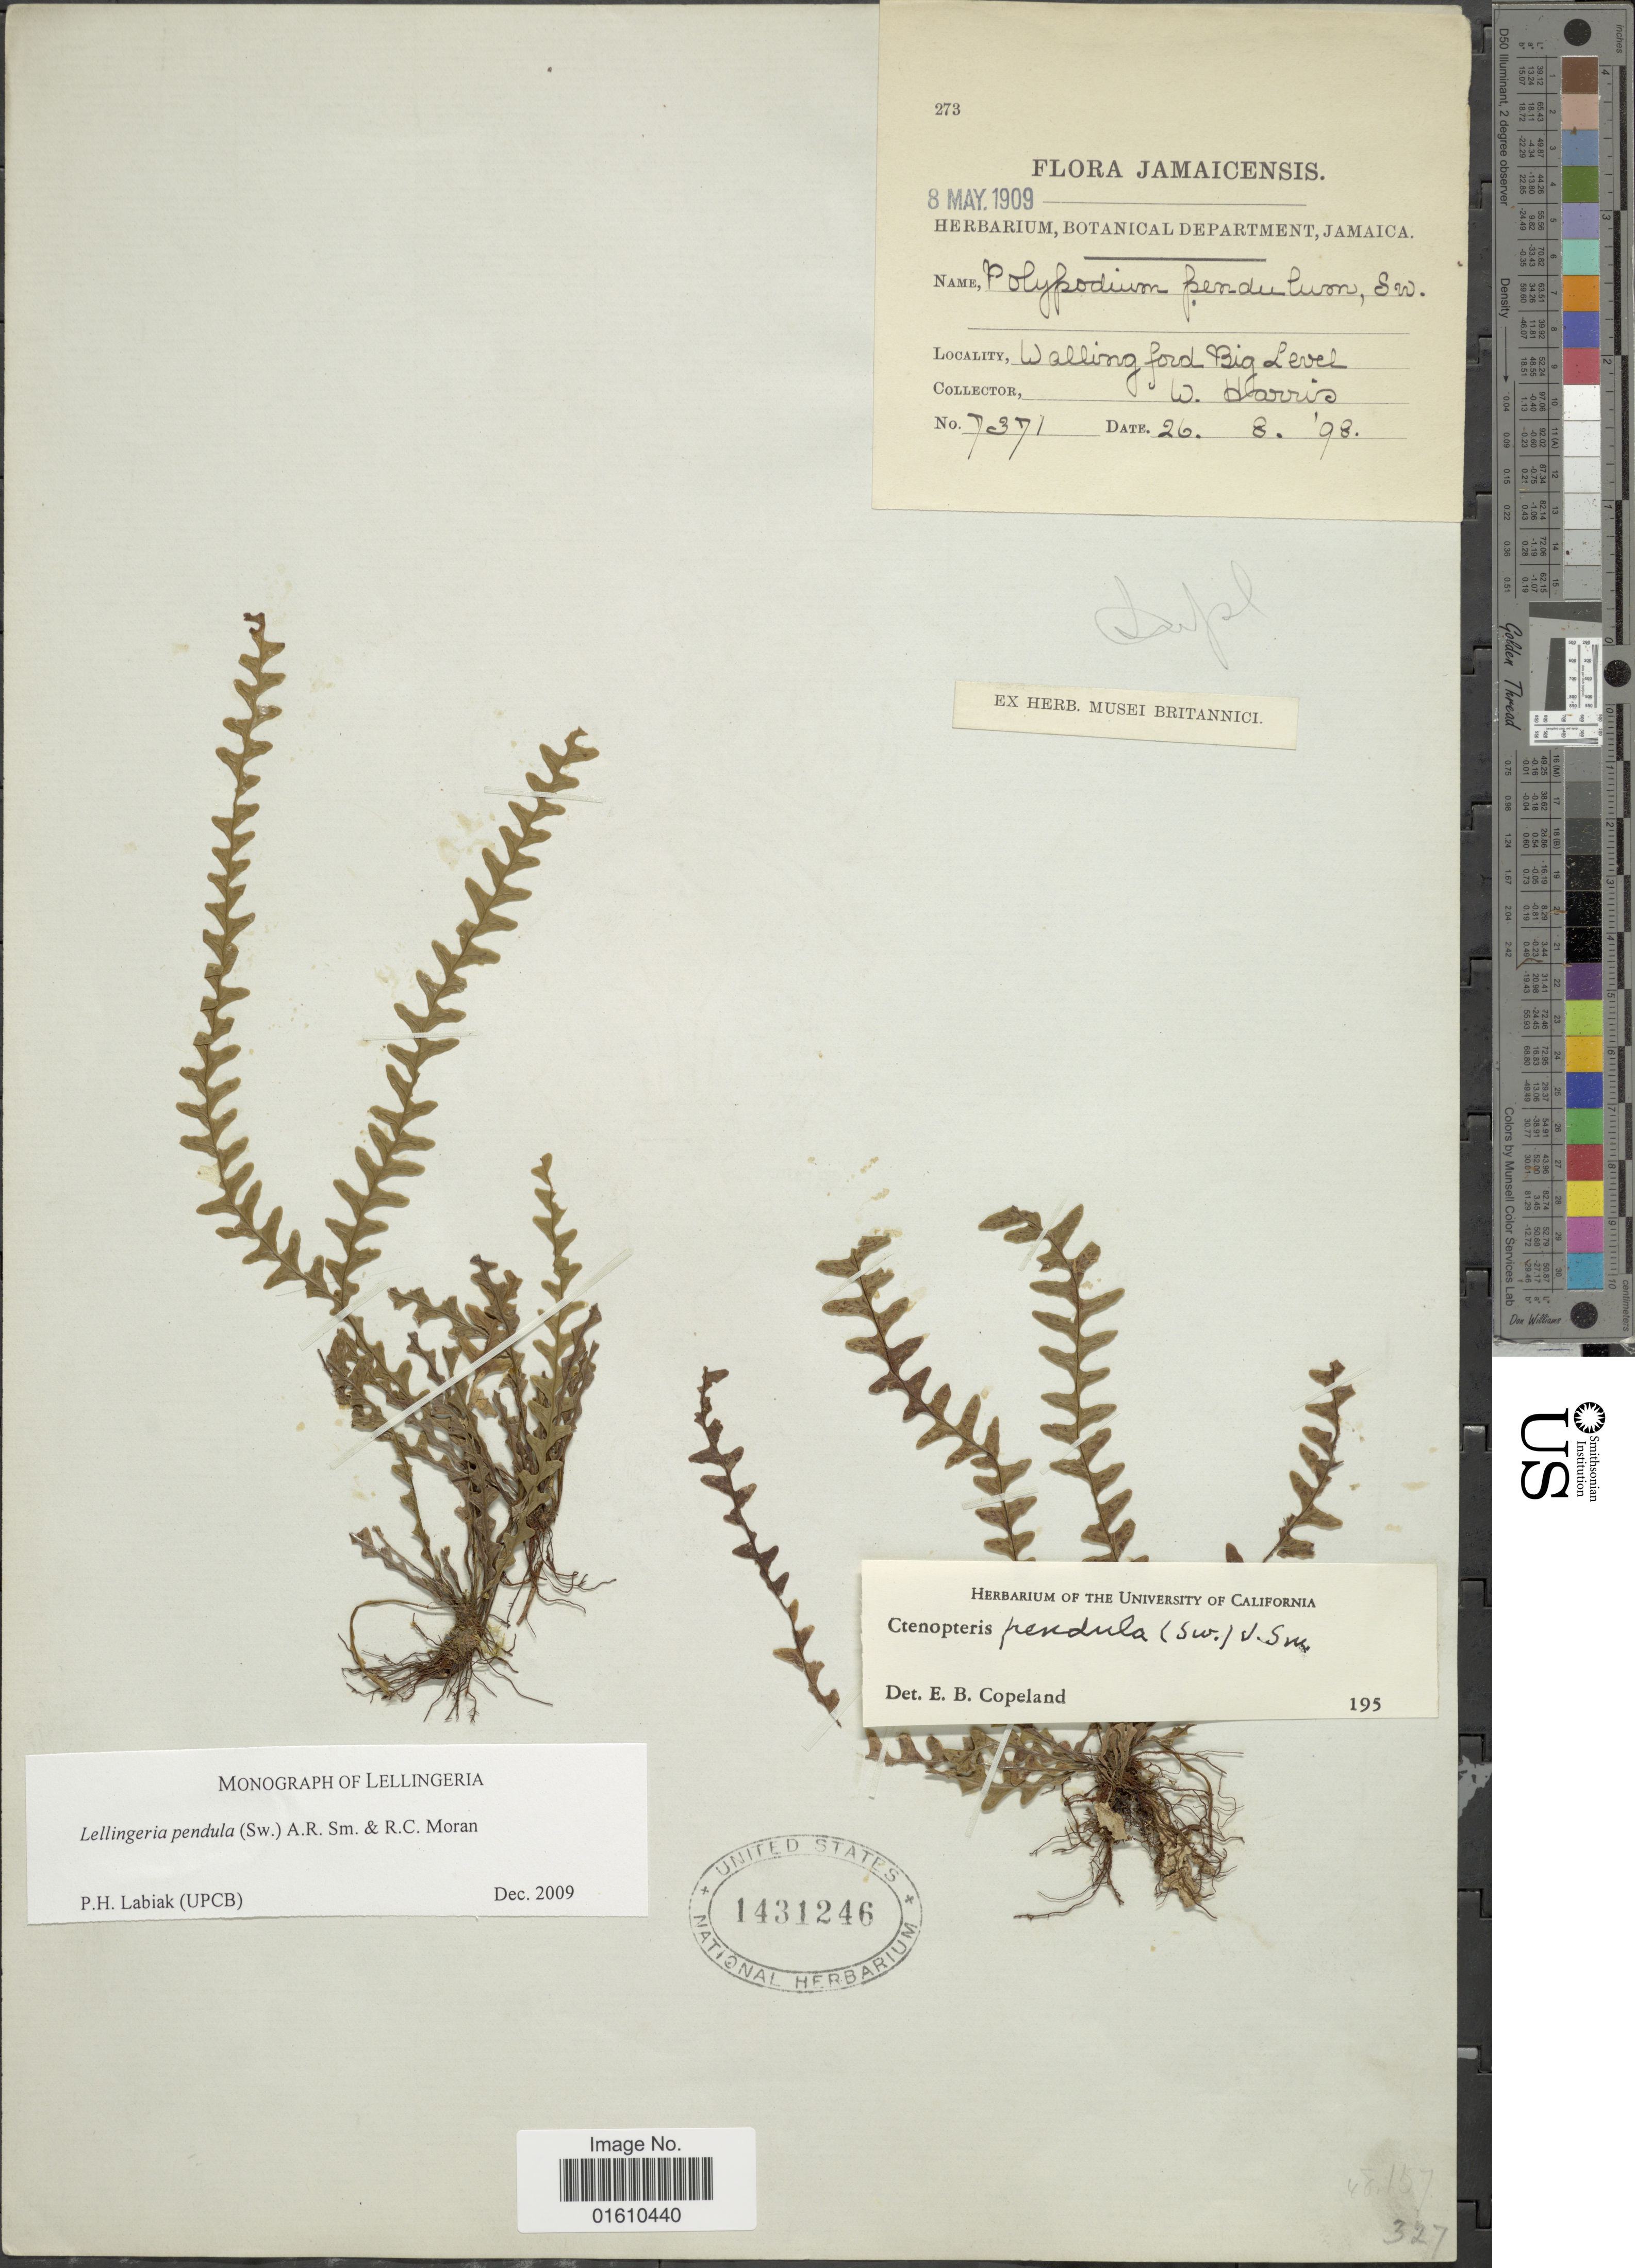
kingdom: Plantae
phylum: Tracheophyta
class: Polypodiopsida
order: Polypodiales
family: Polypodiaceae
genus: Lellingeria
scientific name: Lellingeria pendula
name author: (Sw.) A.R. Sm. & R.C. Moran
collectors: W. Harris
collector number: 7371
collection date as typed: Transcribed d/m/y: 26/8/98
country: Jamaica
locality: Walling ford Big Level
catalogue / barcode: US 1431246